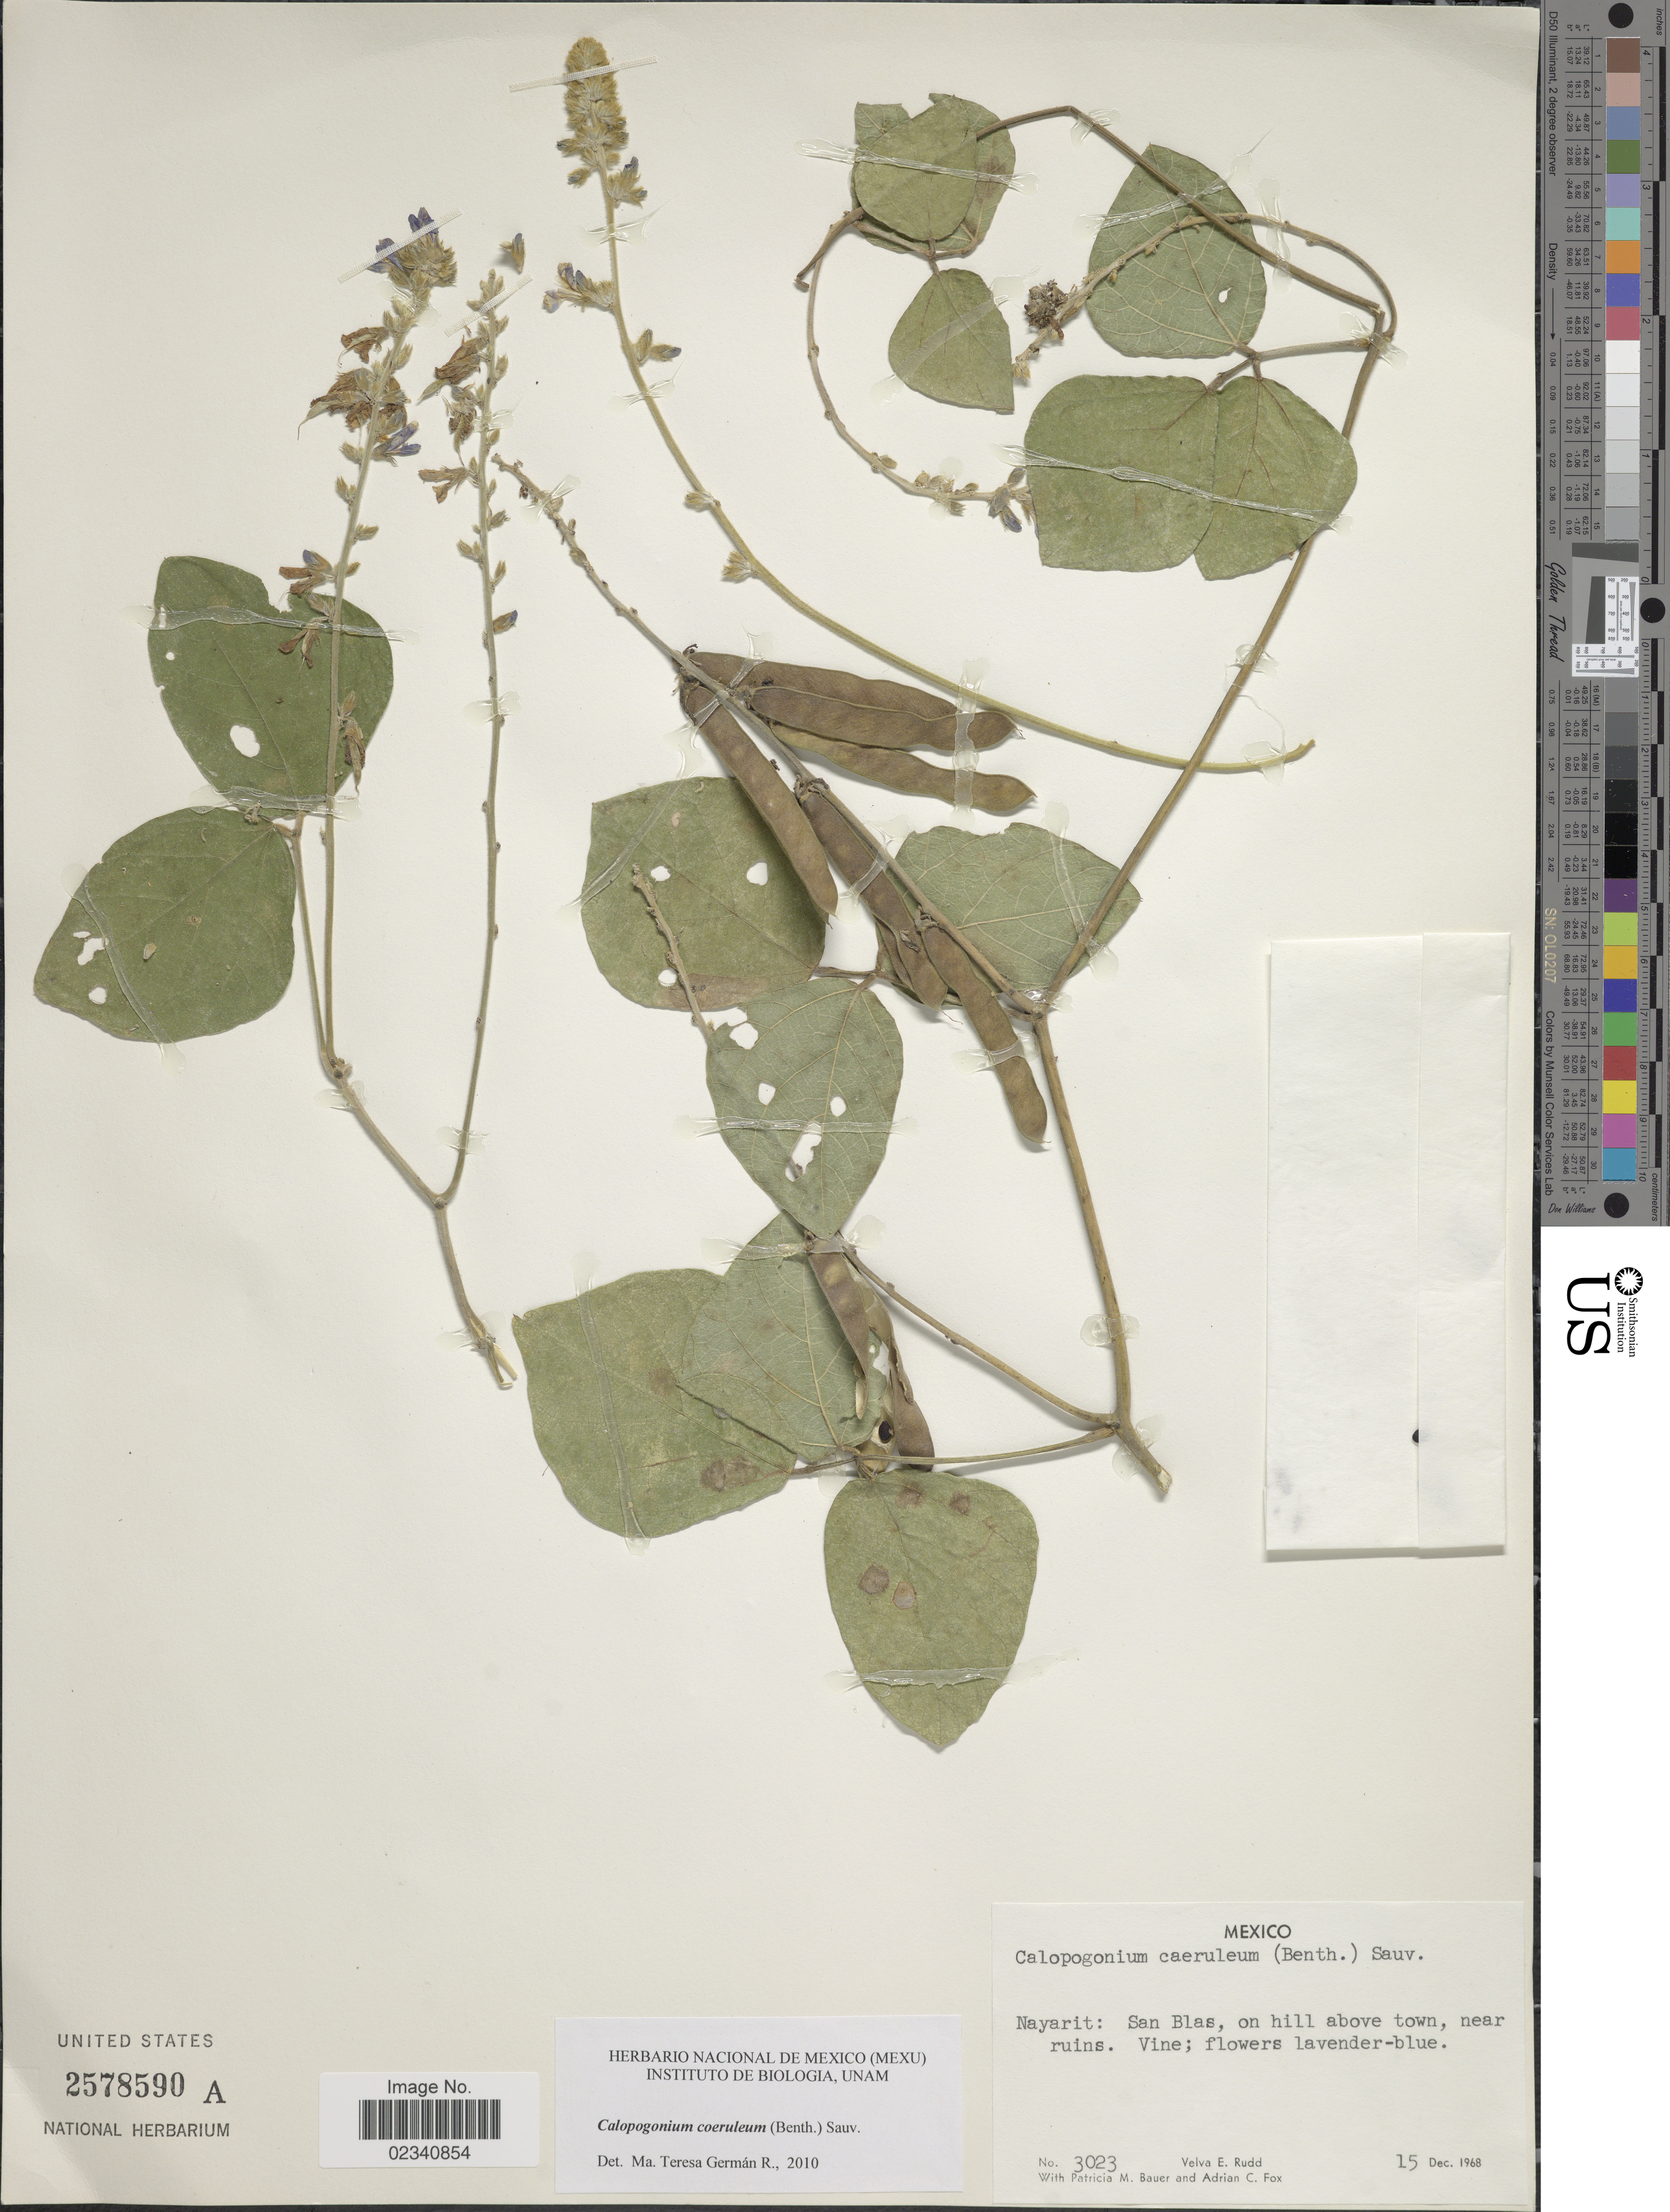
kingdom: Plantae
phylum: Tracheophyta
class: Magnoliopsida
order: Fabales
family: Fabaceae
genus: Calopogonium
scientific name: Calopogonium caeruleum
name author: (Benth.) C. Wright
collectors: V. E. Rudd, P. Bauer & A. Fox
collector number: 3023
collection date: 1968-12-15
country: Mexico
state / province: Nayarit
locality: Mexico, Nayarit: San Blas, on hill above town, near ruins.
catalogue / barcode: US 2578590A